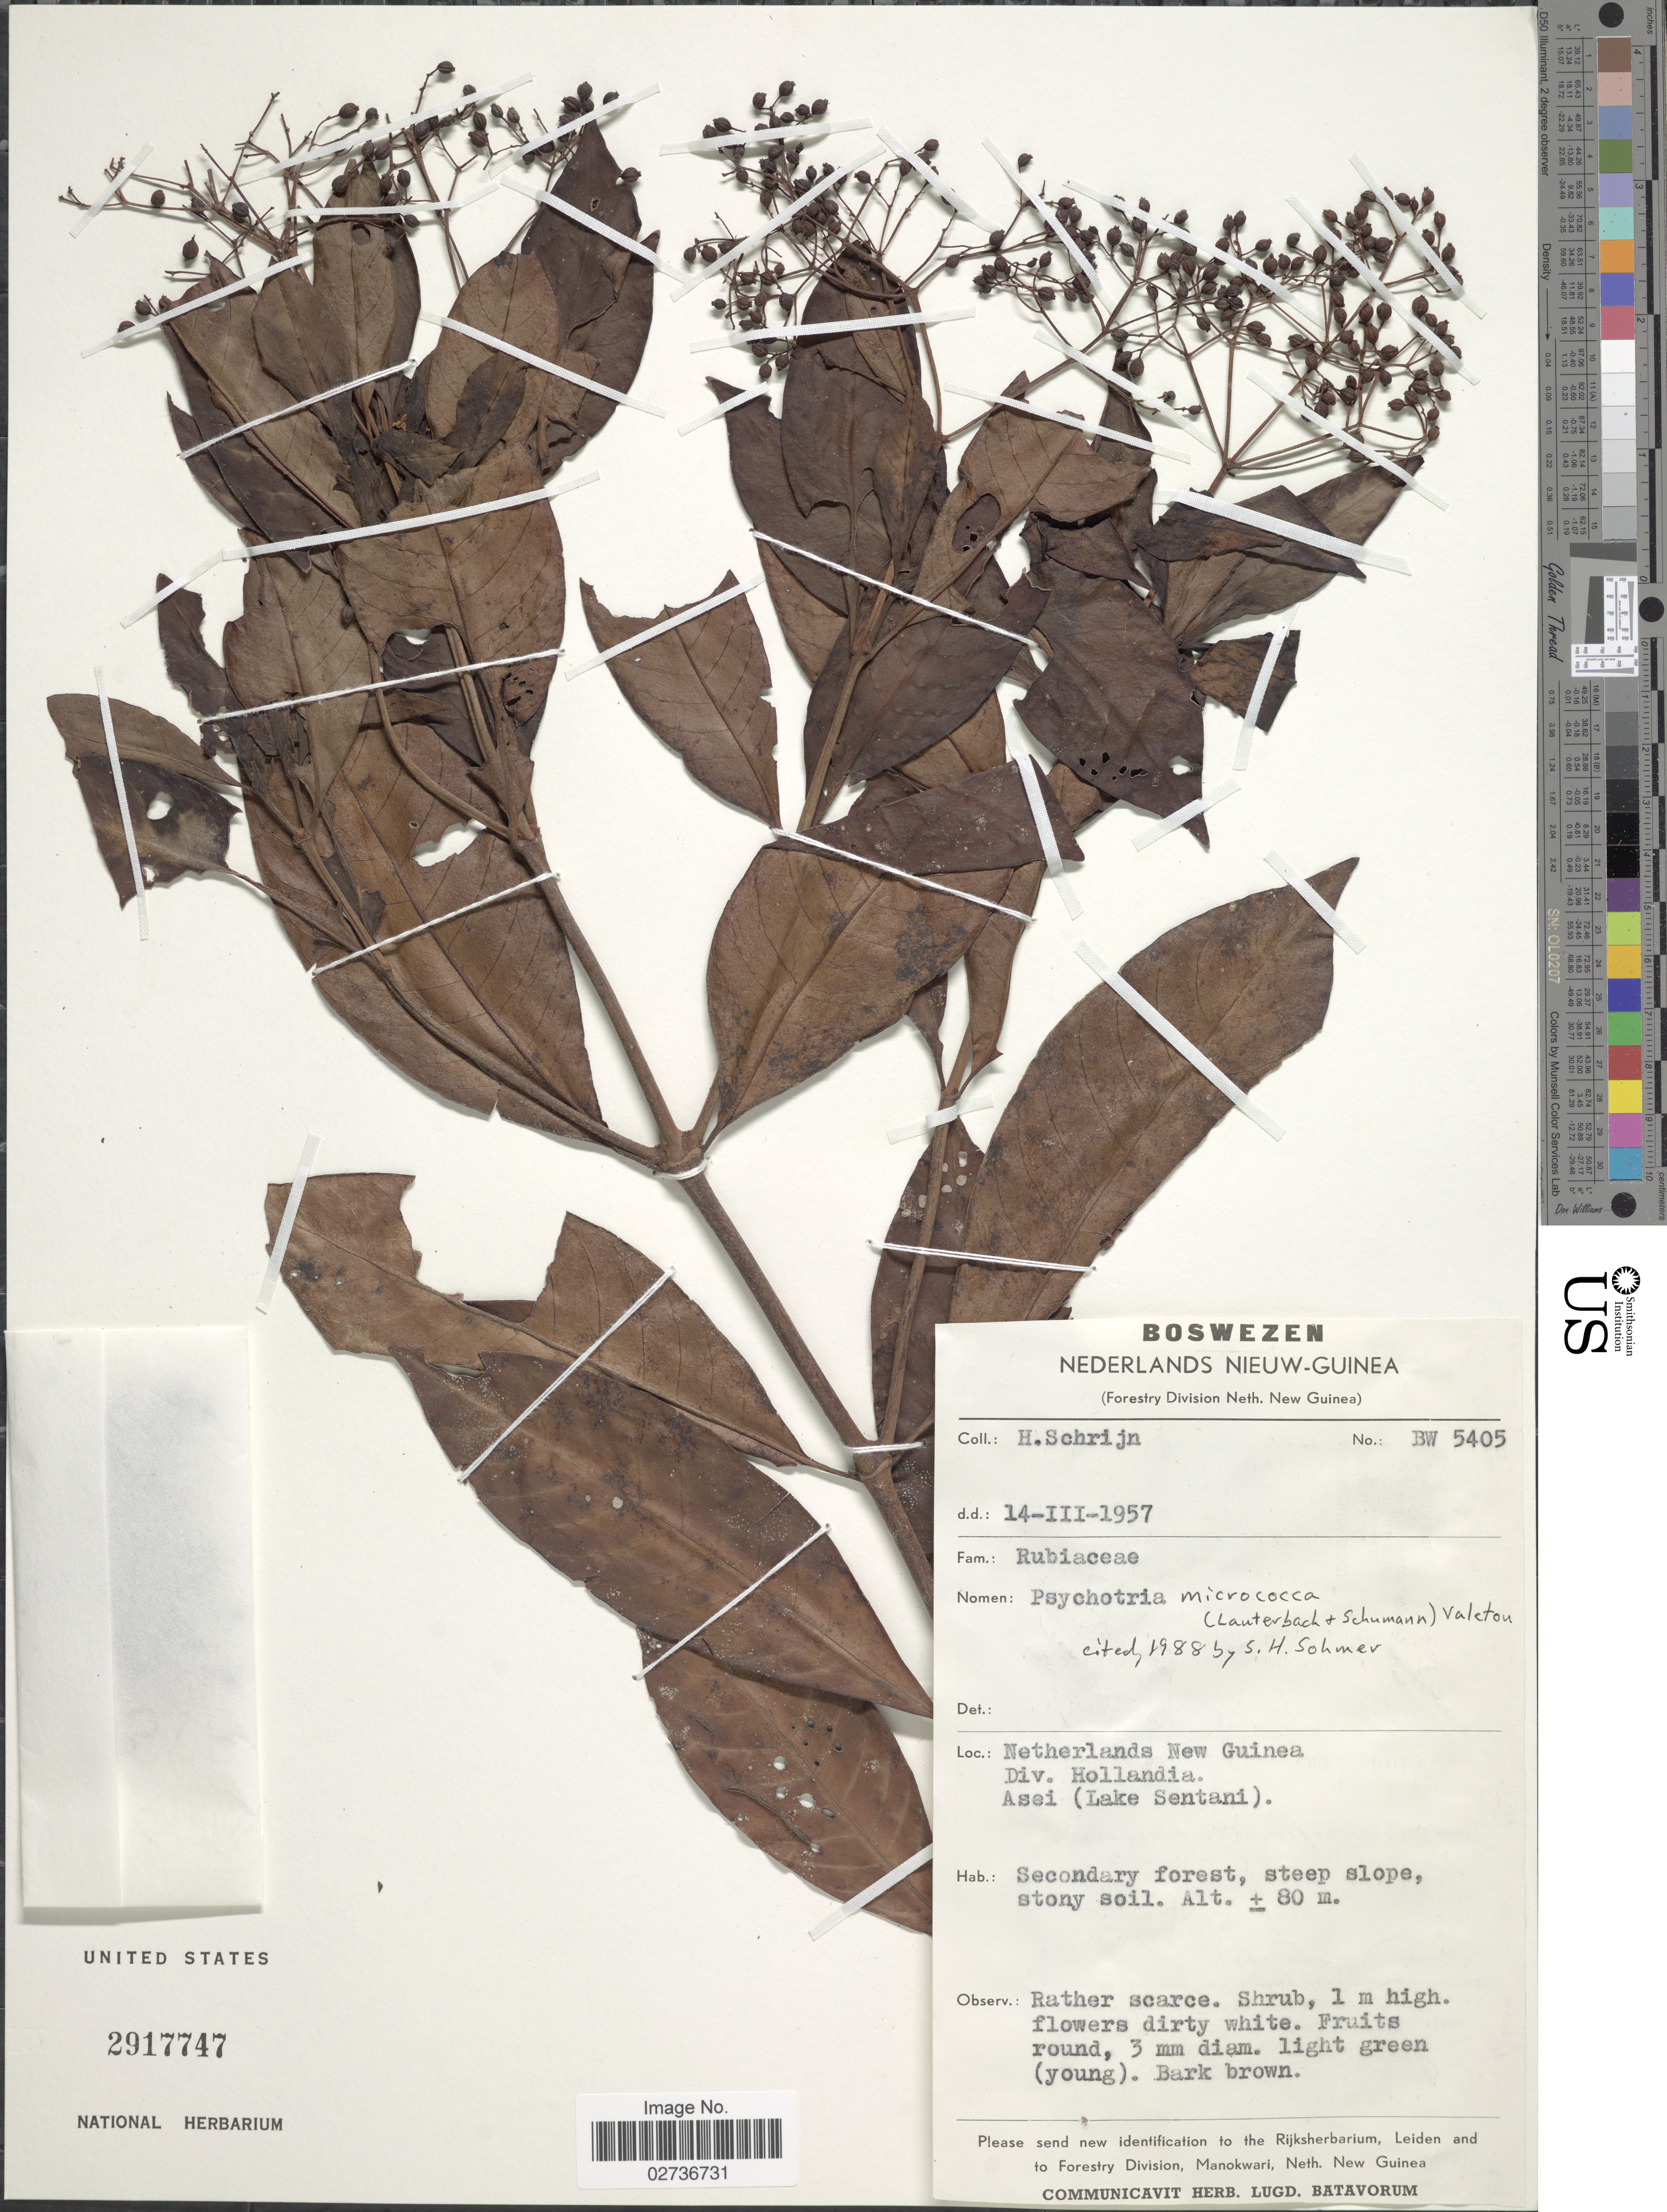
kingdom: Plantae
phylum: Tracheophyta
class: Magnoliopsida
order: Gentianales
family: Rubiaceae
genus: Psychotria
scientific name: Psychotria micrococca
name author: (Lauterb. & Shumann) Valeton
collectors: H. Schrijn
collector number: BW5405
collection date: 1957-03-14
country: Indonesia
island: New Guinea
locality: Netherlands New Guinea. Div. Hollandia. Asei (Lake Sentani)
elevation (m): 80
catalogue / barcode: US 2917747